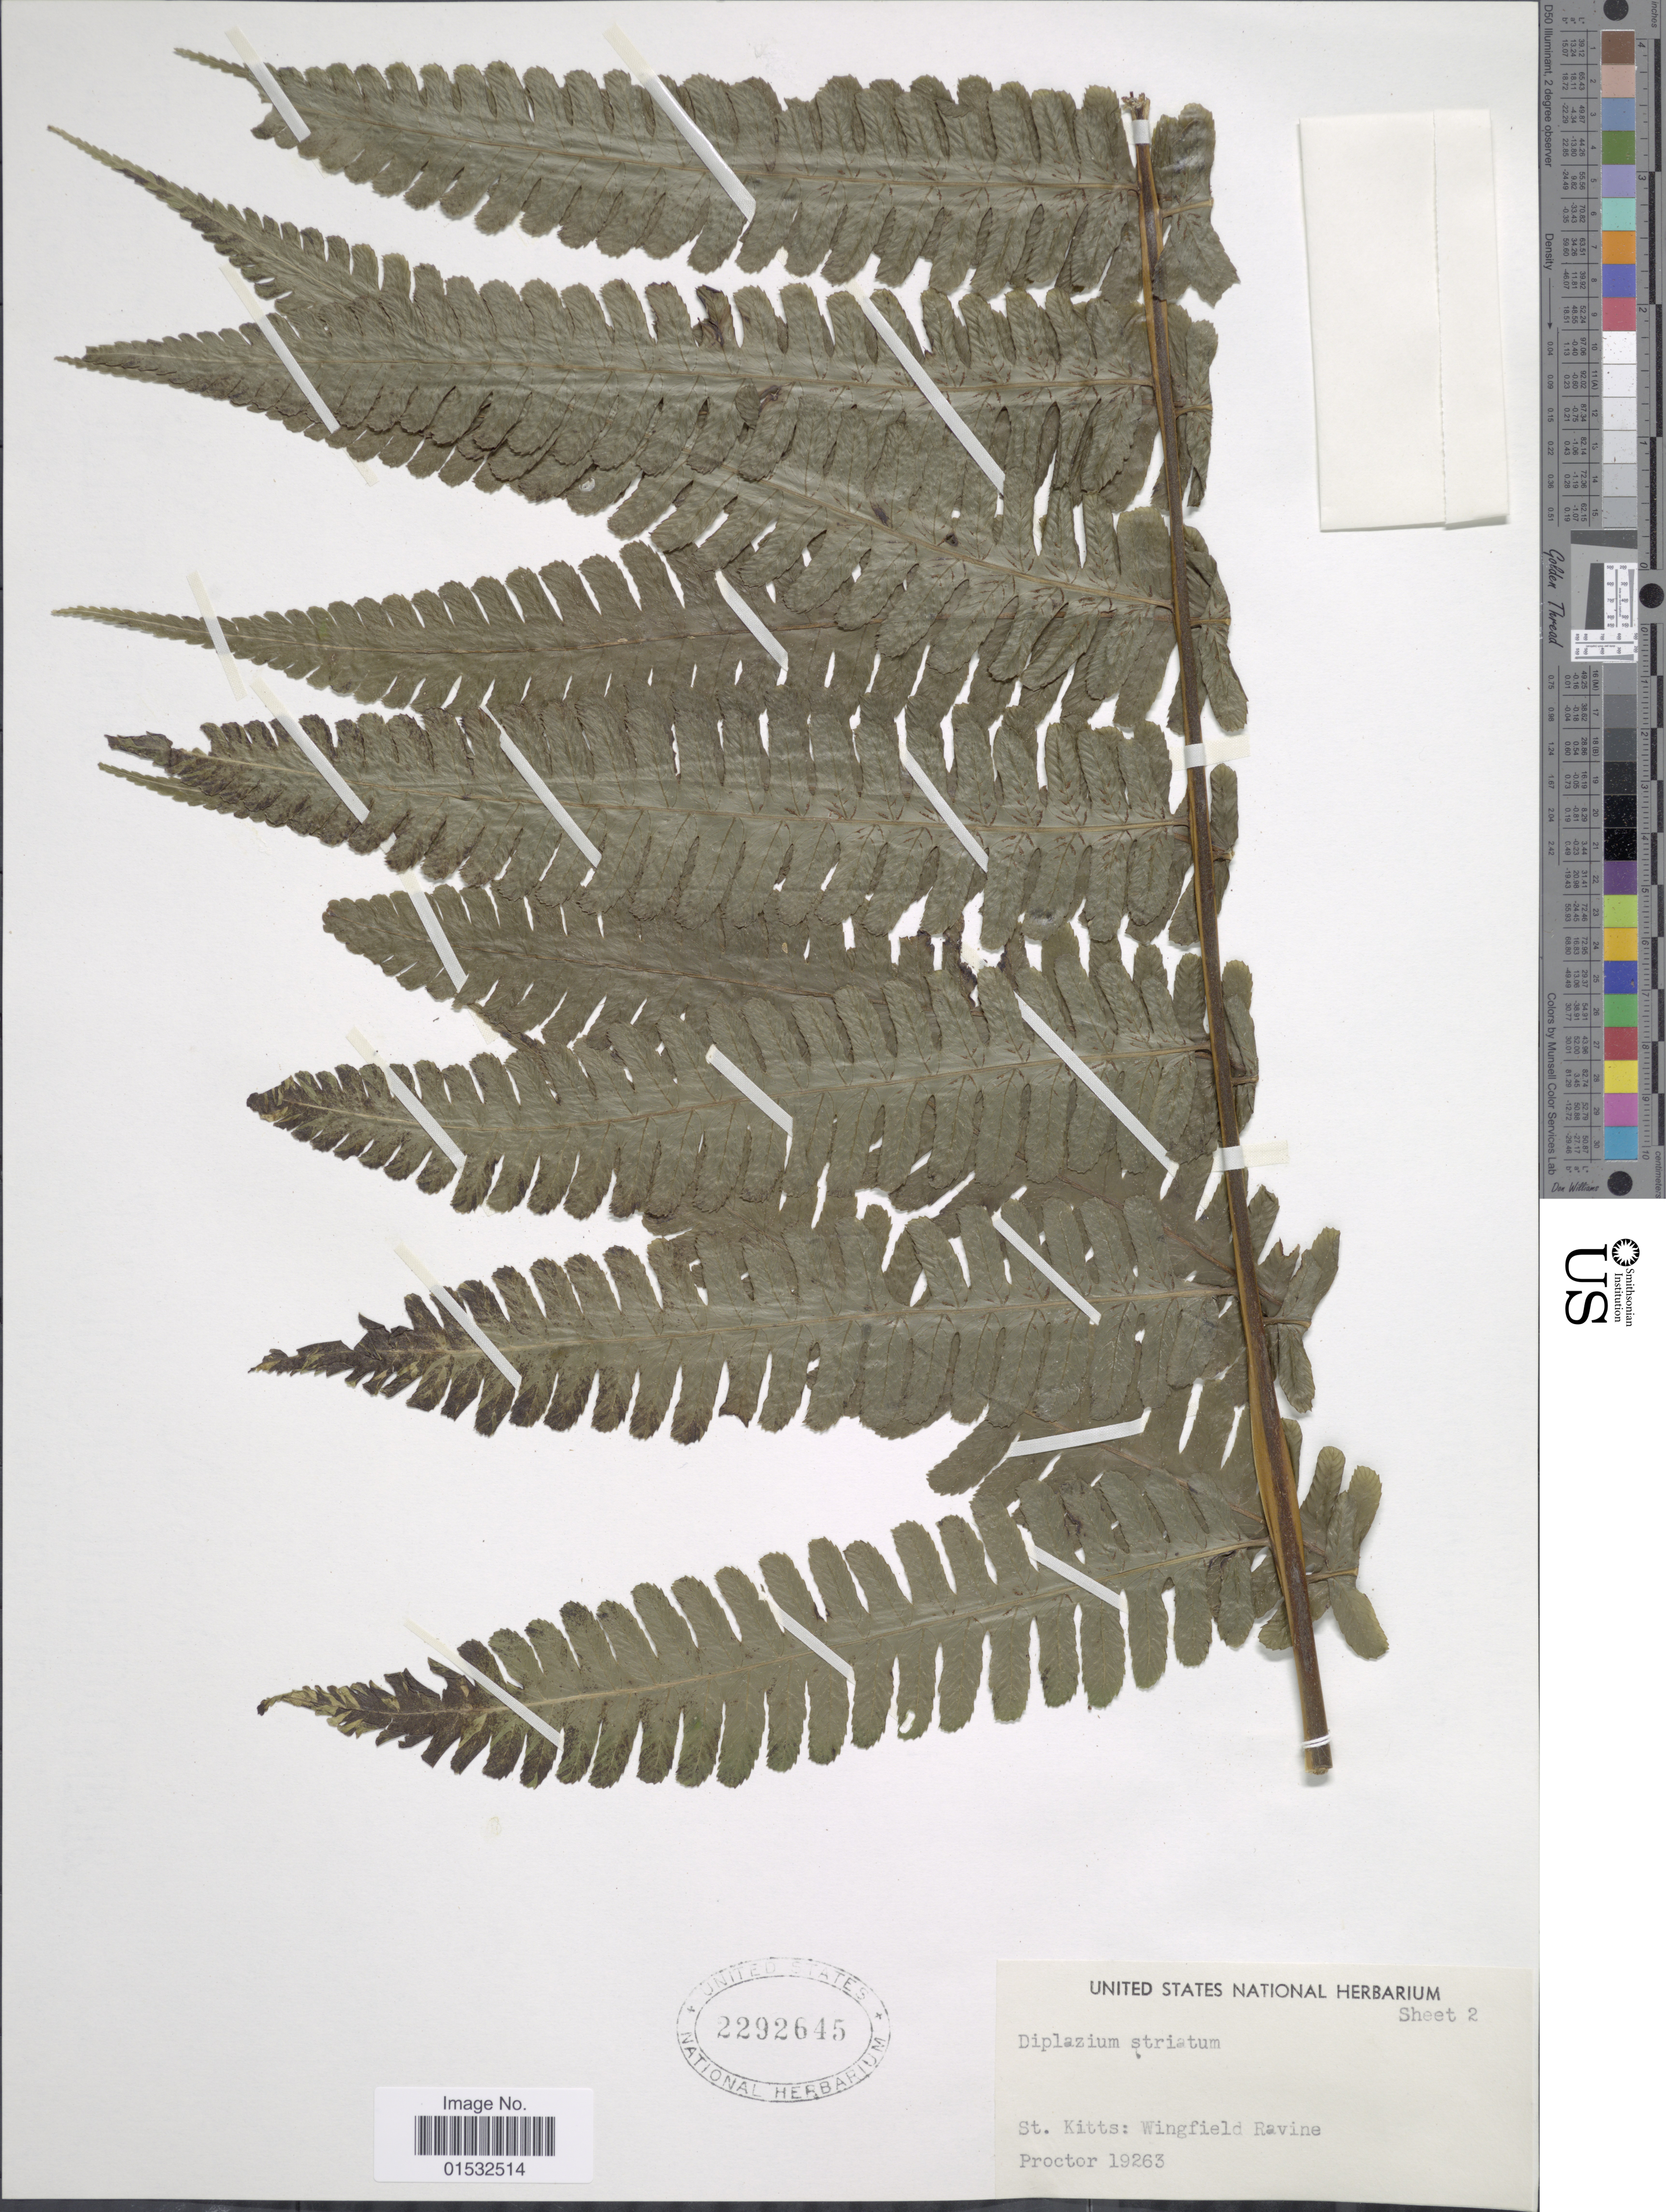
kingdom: Plantae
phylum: Tracheophyta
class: Polypodiopsida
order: Polypodiales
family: Athyriaceae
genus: Diplazium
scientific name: Diplazium striatum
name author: (L.) C. Presl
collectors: -- Proctor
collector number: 19263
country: St. Christopher-Nevis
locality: St. Kitts: Wingfield Ravine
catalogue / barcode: US 2292645